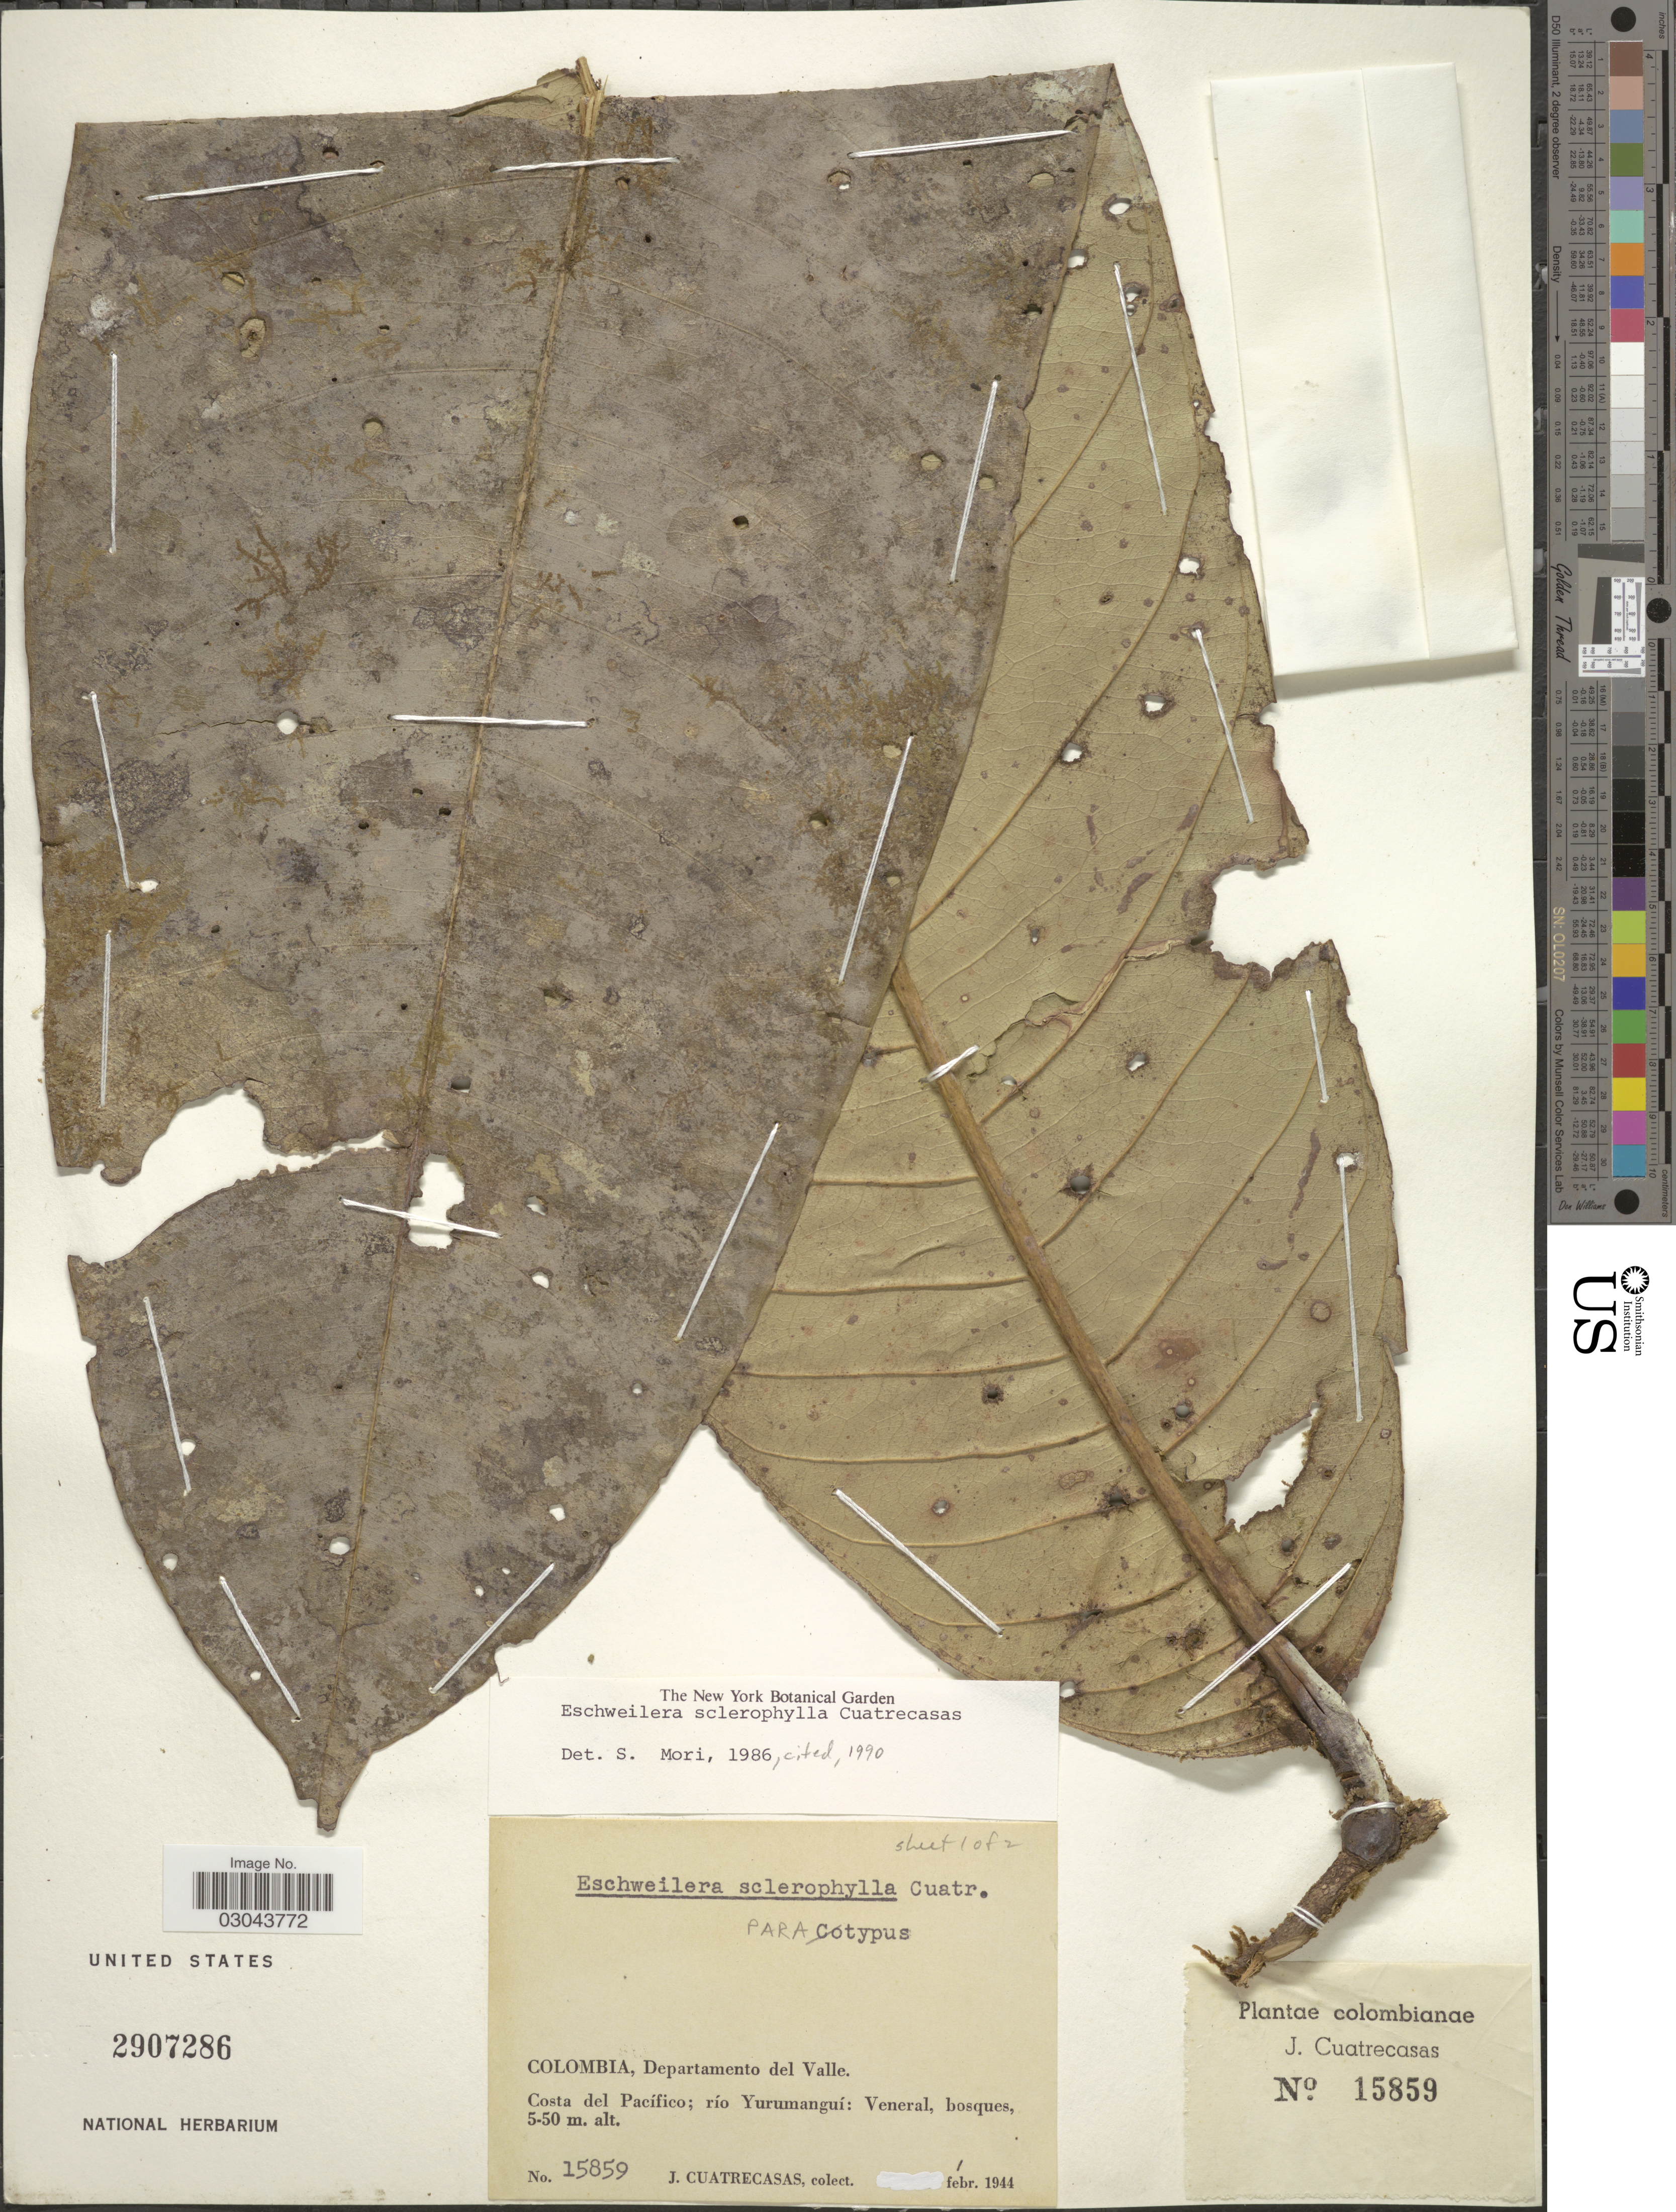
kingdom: Plantae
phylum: Tracheophyta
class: Magnoliopsida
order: Ericales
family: Lecythidaceae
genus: Eschweilera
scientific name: Eschweilera sclerophylla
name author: Cuatrec.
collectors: J. Cuatrecasas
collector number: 15859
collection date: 1944-02-01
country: Colombia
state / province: Valle del Cauca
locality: Departamento del Valle. Costa del Pacíficio; río Yurumanguí: Veneral.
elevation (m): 5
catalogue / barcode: US 2907286